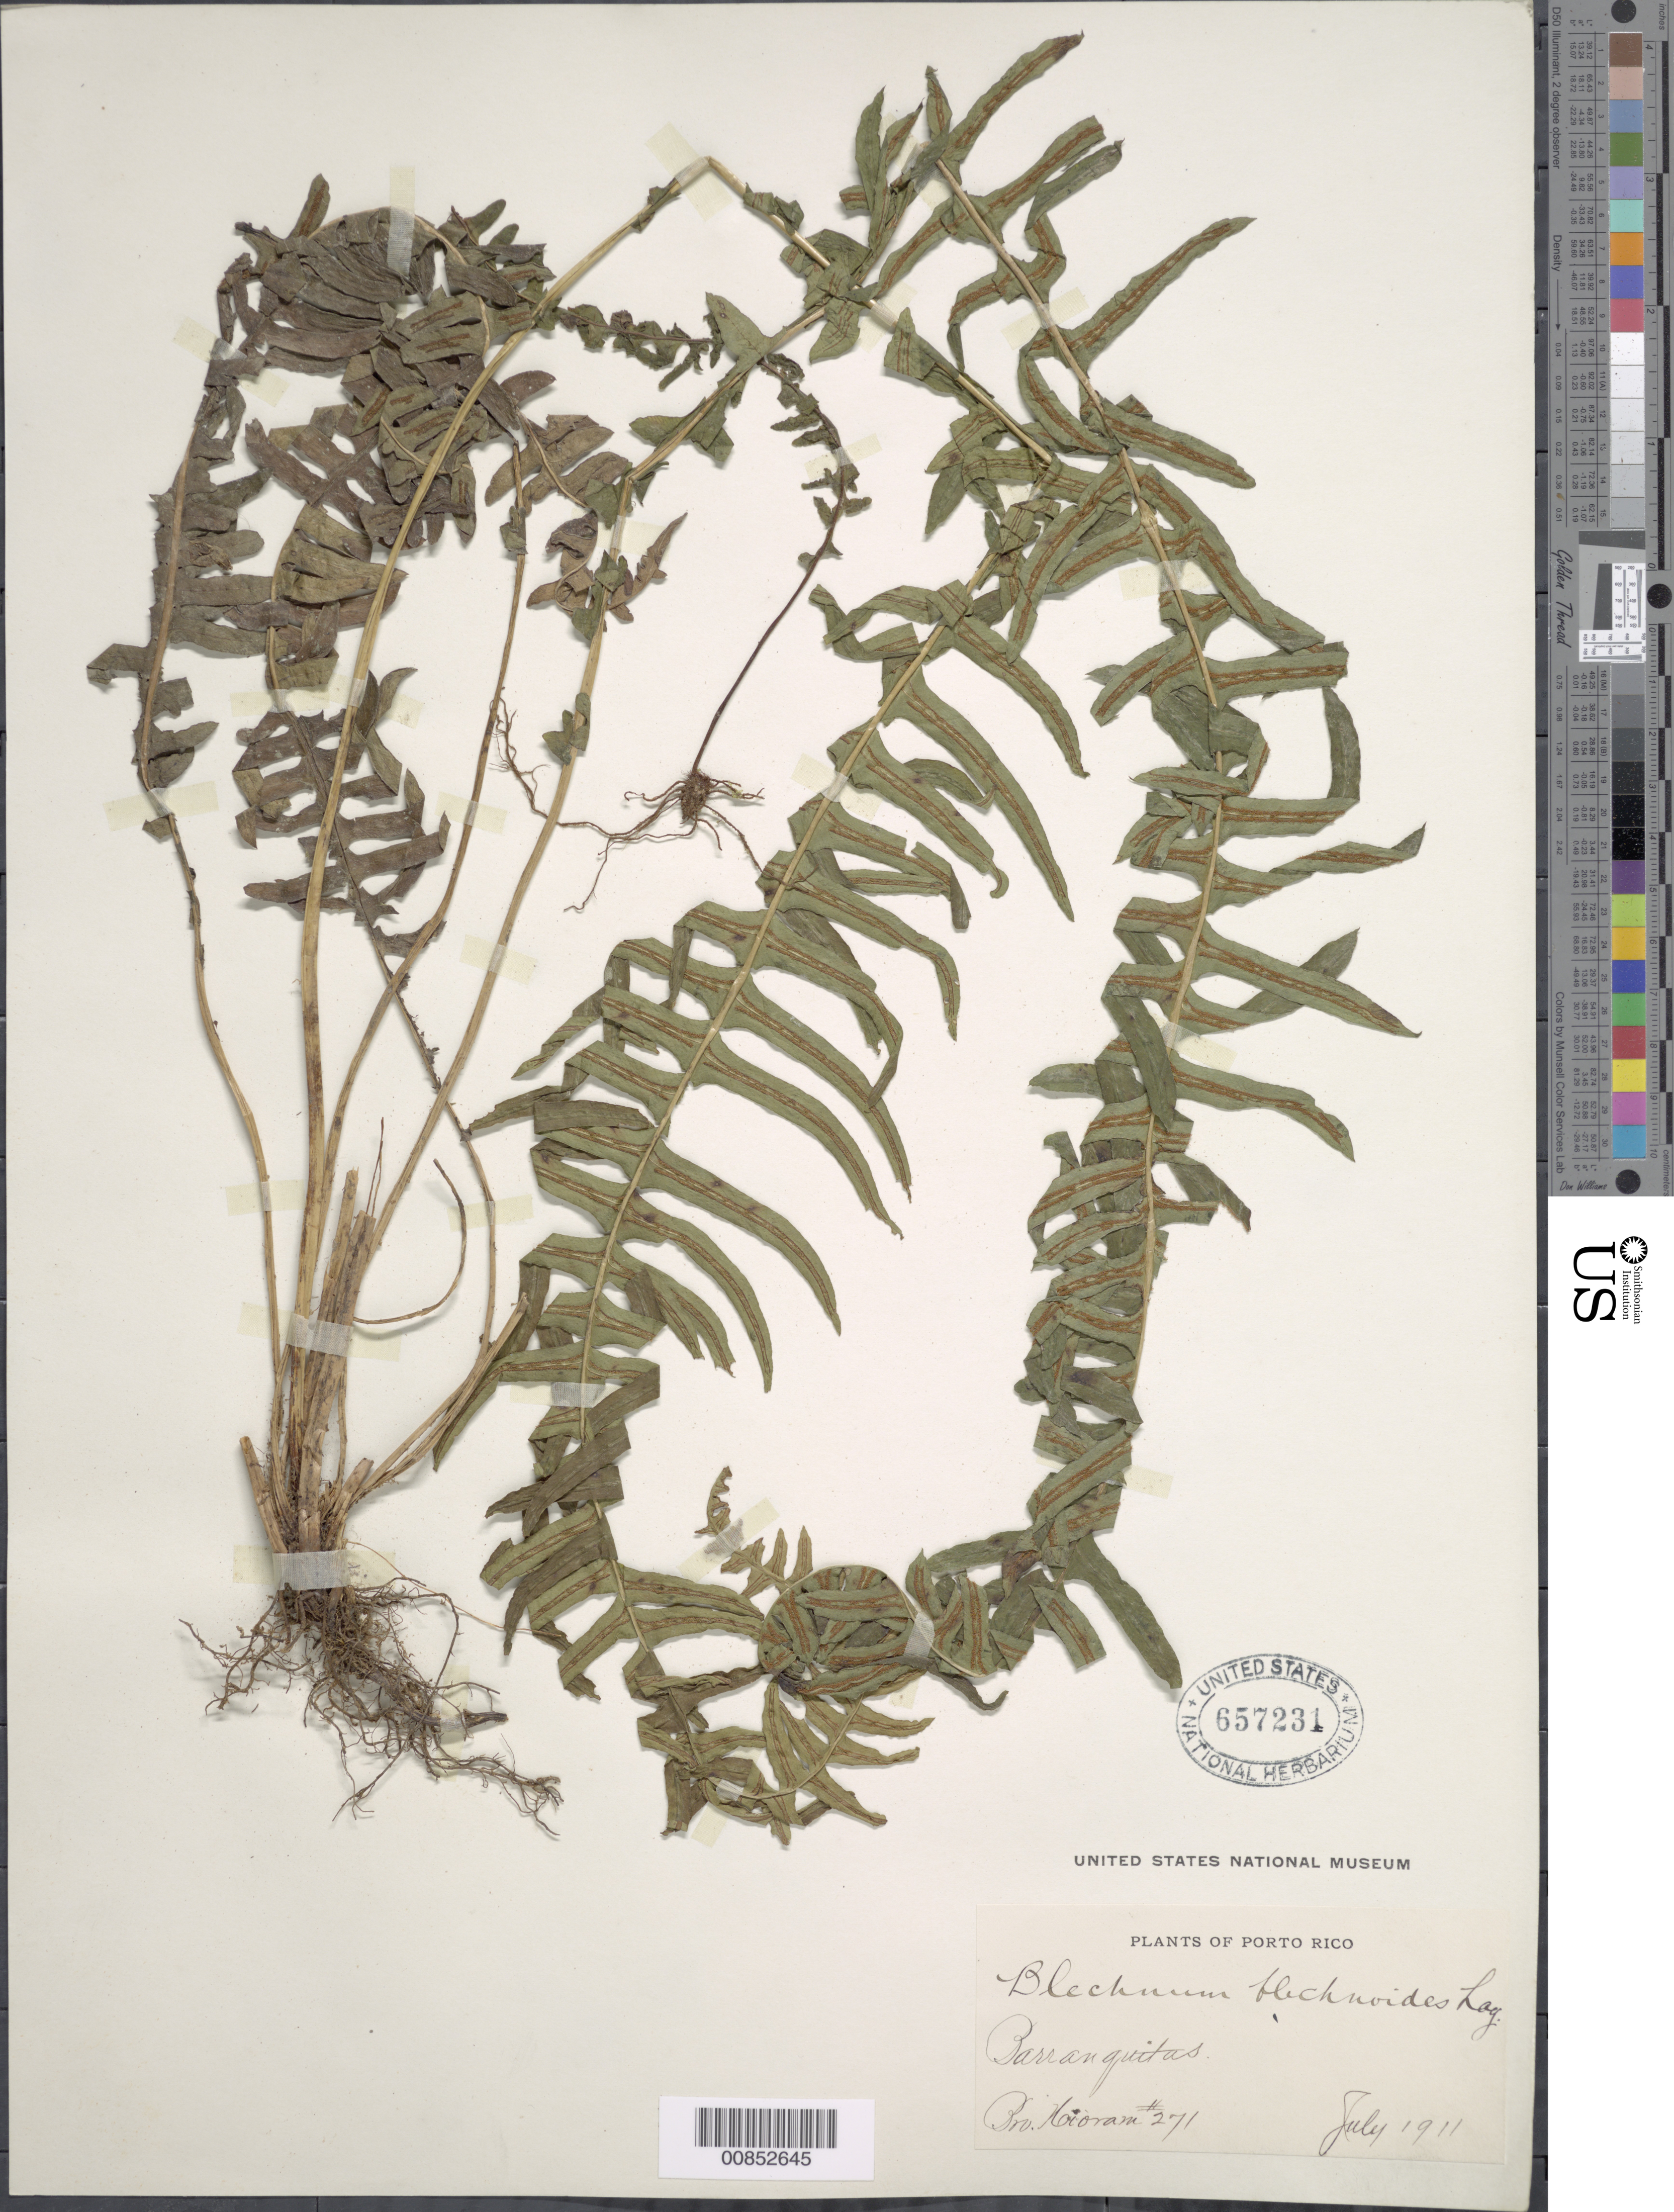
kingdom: Plantae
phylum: Tracheophyta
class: Polypodiopsida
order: Polypodiales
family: Blechnaceae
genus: Blechnum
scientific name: Blechnum unilaterale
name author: Sw.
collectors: Bro. Hioram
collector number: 271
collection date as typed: Jul 1922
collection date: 1922-07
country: Puerto Rico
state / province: Barranquitas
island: Puerto Rico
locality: Barranquitas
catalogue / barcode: US 657231